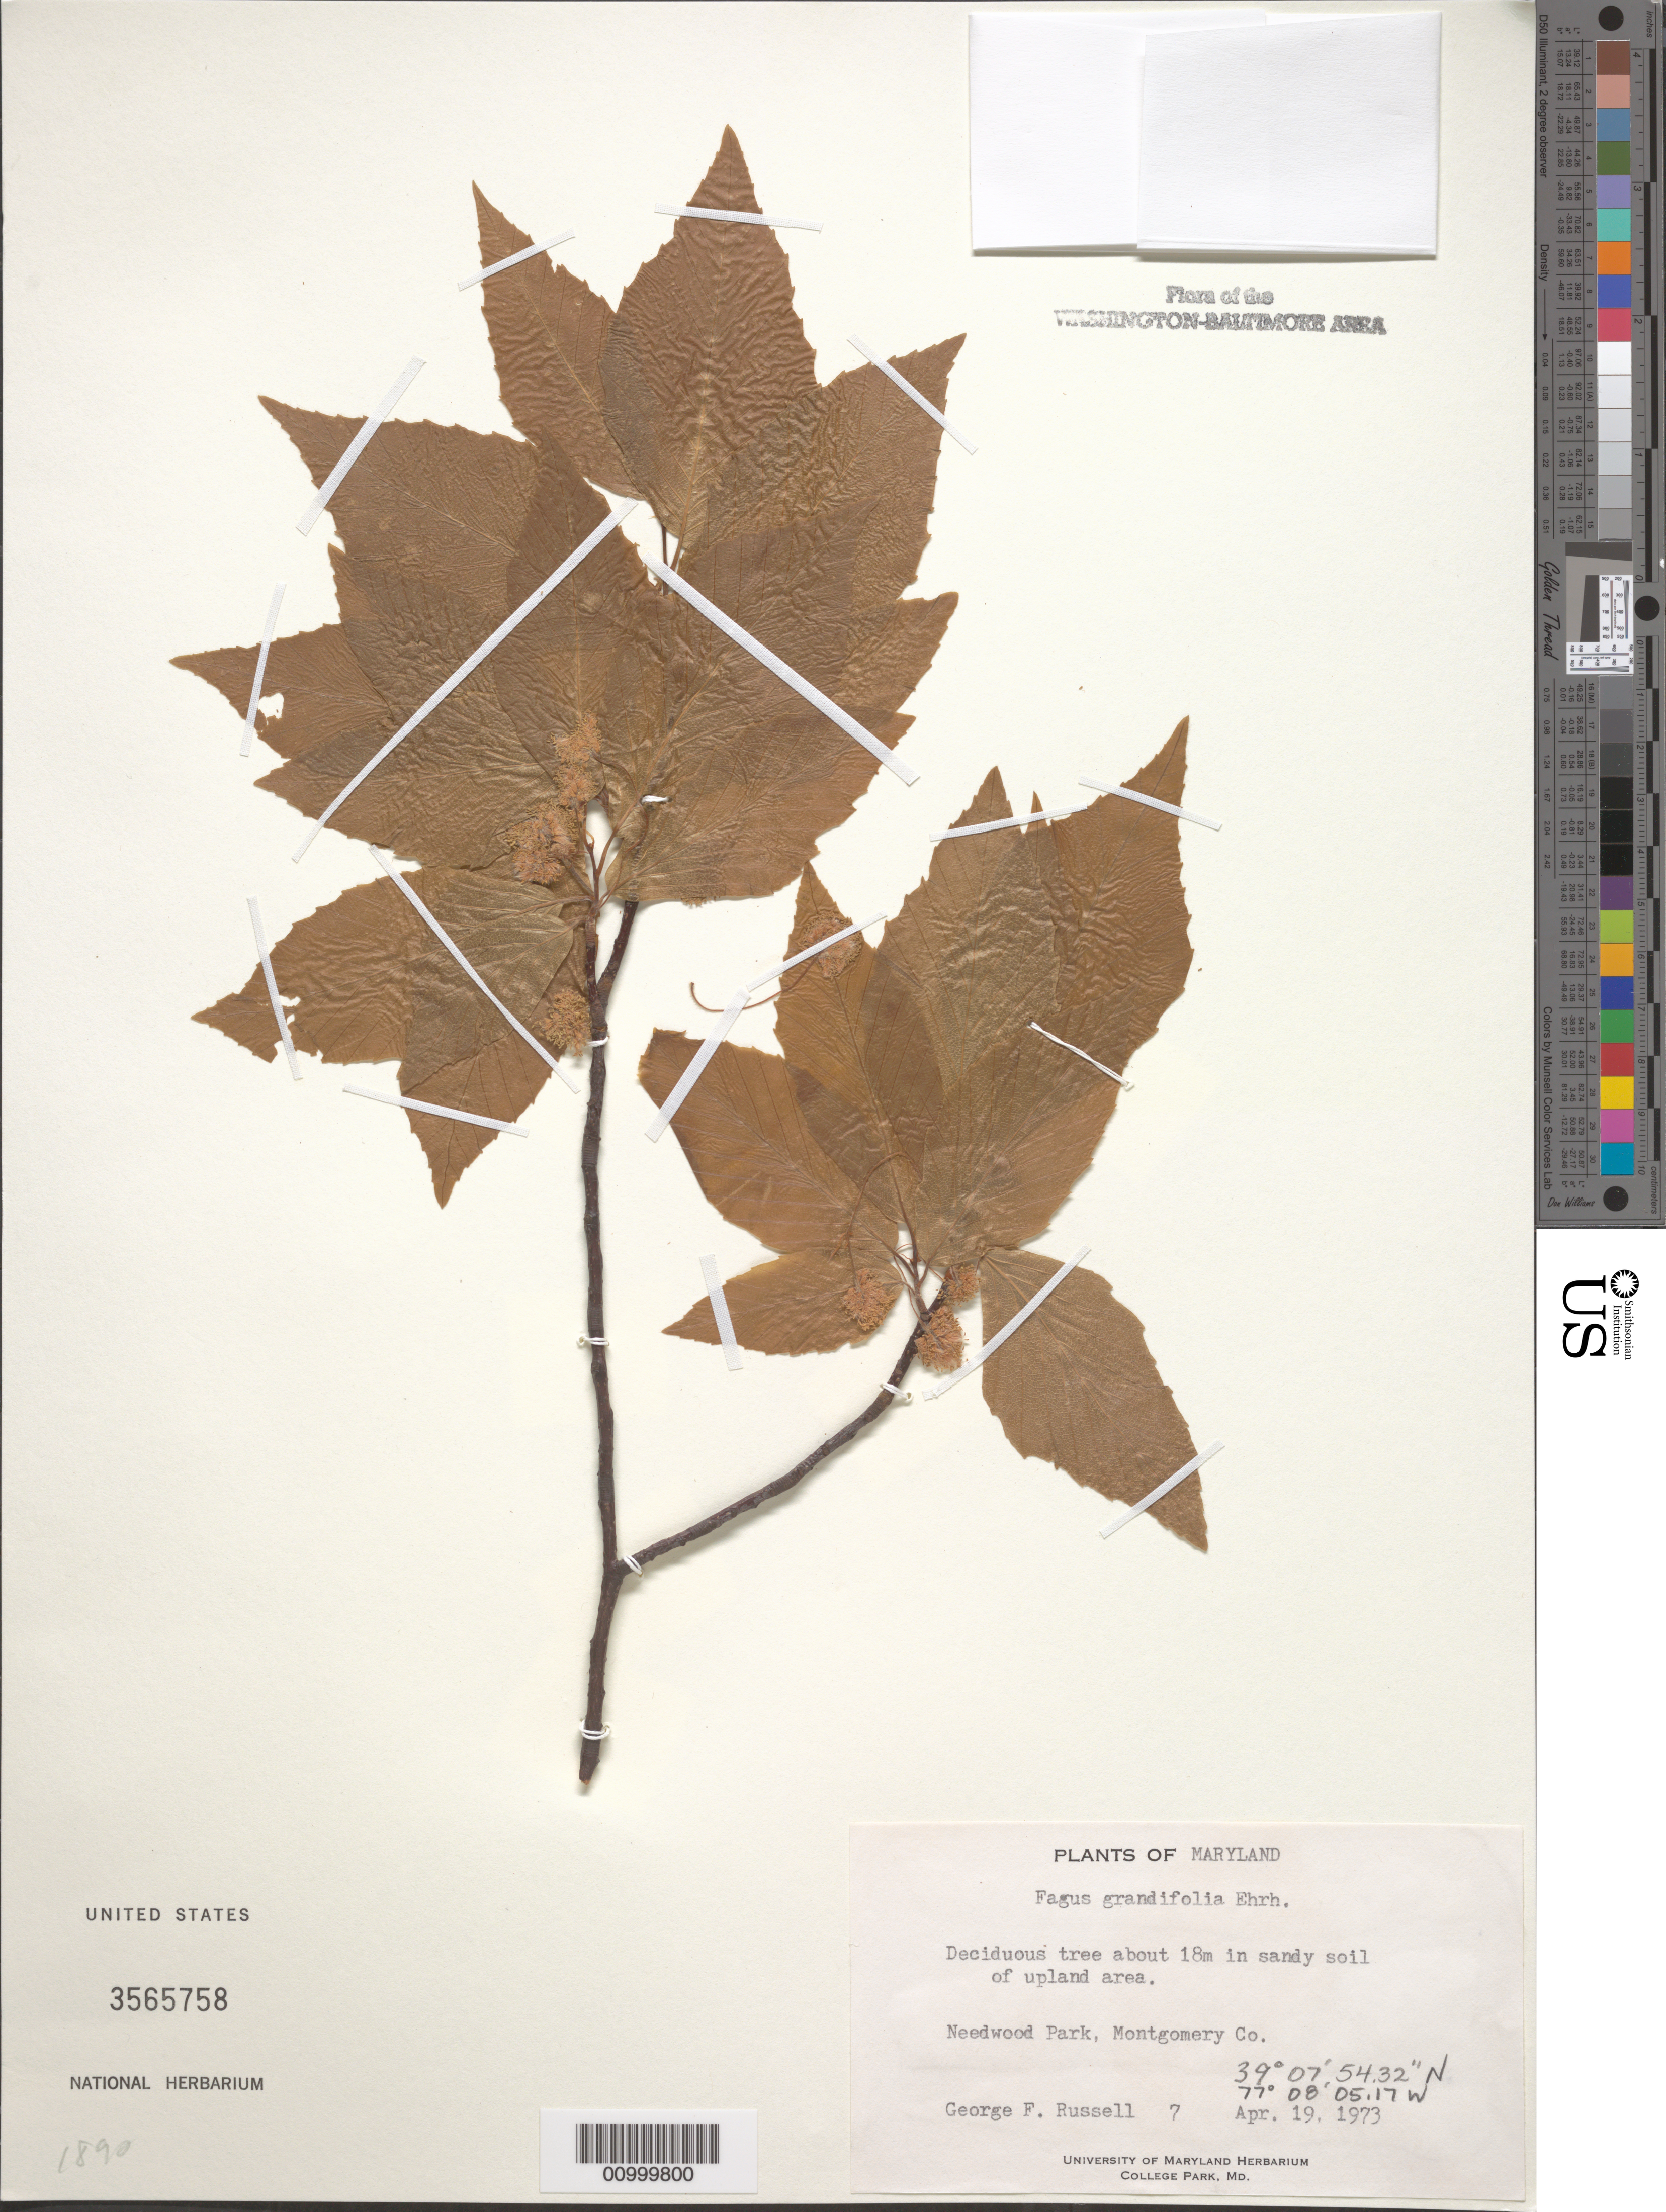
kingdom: Plantae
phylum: Tracheophyta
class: Magnoliopsida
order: Fagales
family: Fagaceae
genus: Fagus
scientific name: Fagus grandifolia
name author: Ehrh.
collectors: G. Russell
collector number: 7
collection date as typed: Apr. 19, 1973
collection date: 1973-04-19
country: United States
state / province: Maryland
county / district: Montgomery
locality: Needwood Park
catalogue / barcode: US 3565758